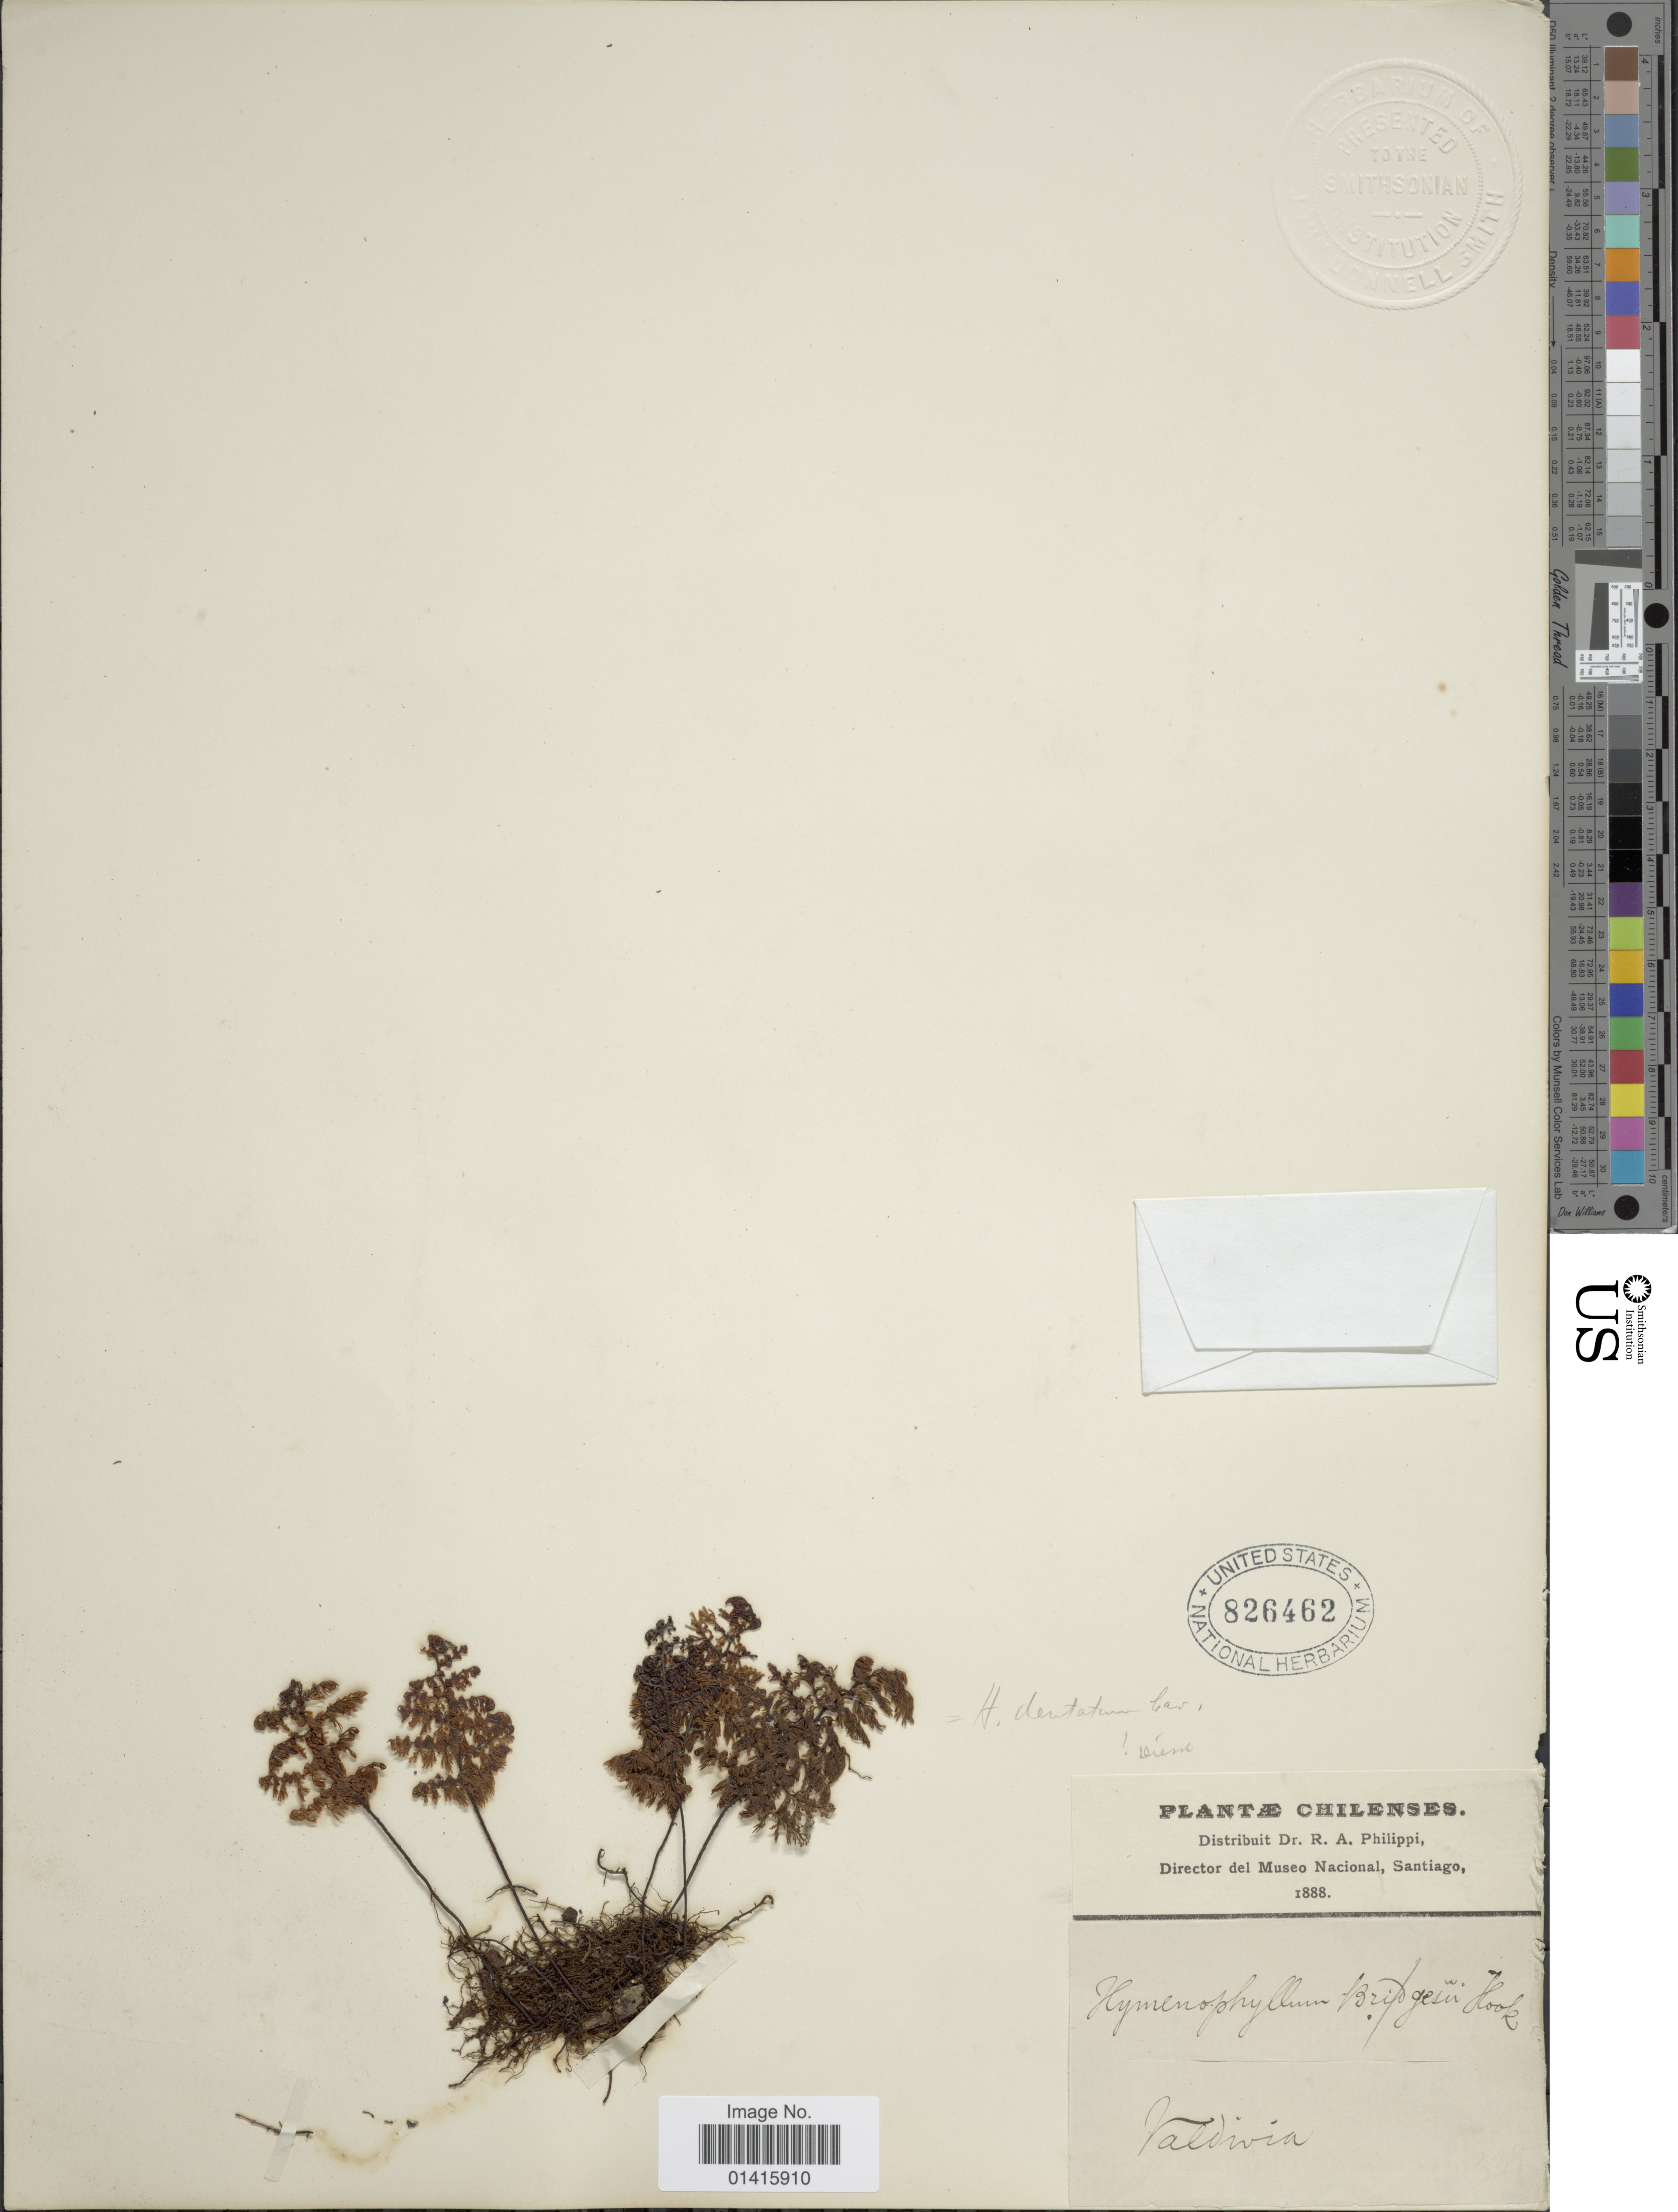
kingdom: Plantae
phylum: Tracheophyta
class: Polypodiopsida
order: Hymenophyllales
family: Hymenophyllaceae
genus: Hymenophyllum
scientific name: Hymenophyllum dentatum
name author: Cav.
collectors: R. A. Philippi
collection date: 1888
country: Chile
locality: Valdivia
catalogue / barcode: US 826462